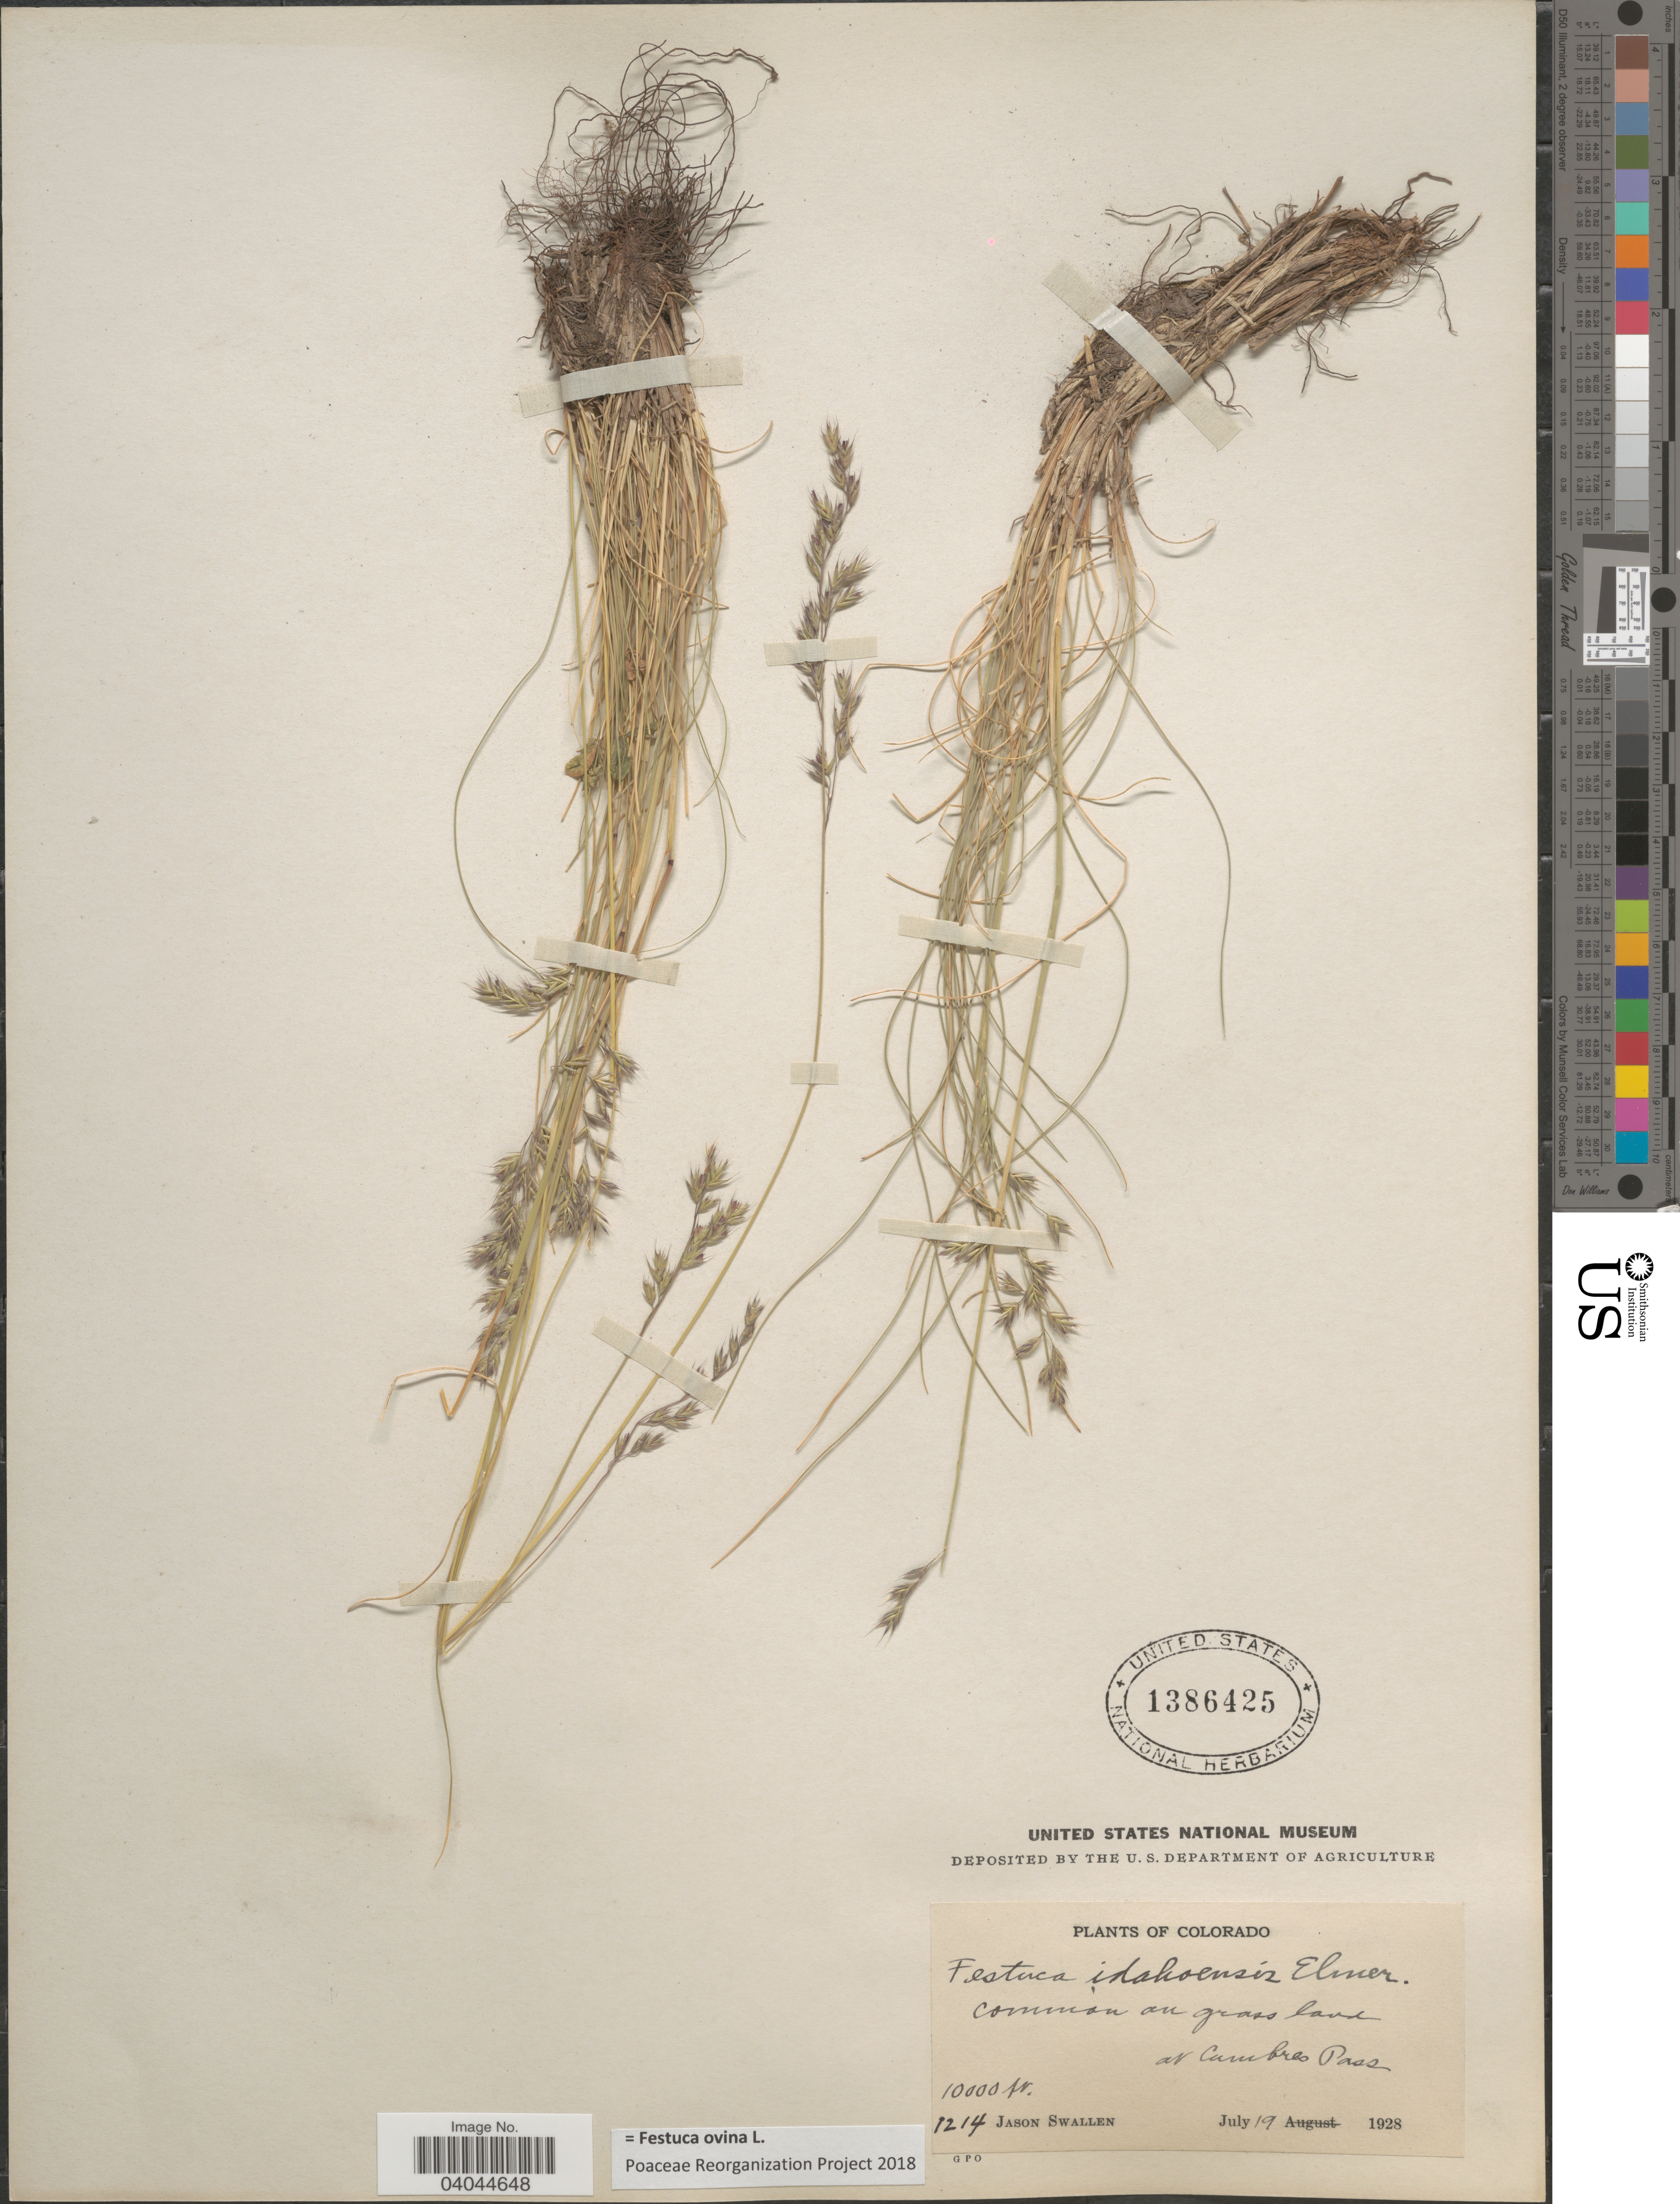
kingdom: Plantae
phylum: Tracheophyta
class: Liliopsida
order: Poales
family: Poaceae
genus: Festuca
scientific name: Festuca ovina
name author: L.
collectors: J. R. Swallen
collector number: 1214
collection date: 1928-07-19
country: United States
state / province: Colorado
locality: Common on grass land at Cumbre Pass.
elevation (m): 3048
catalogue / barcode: US 1386425